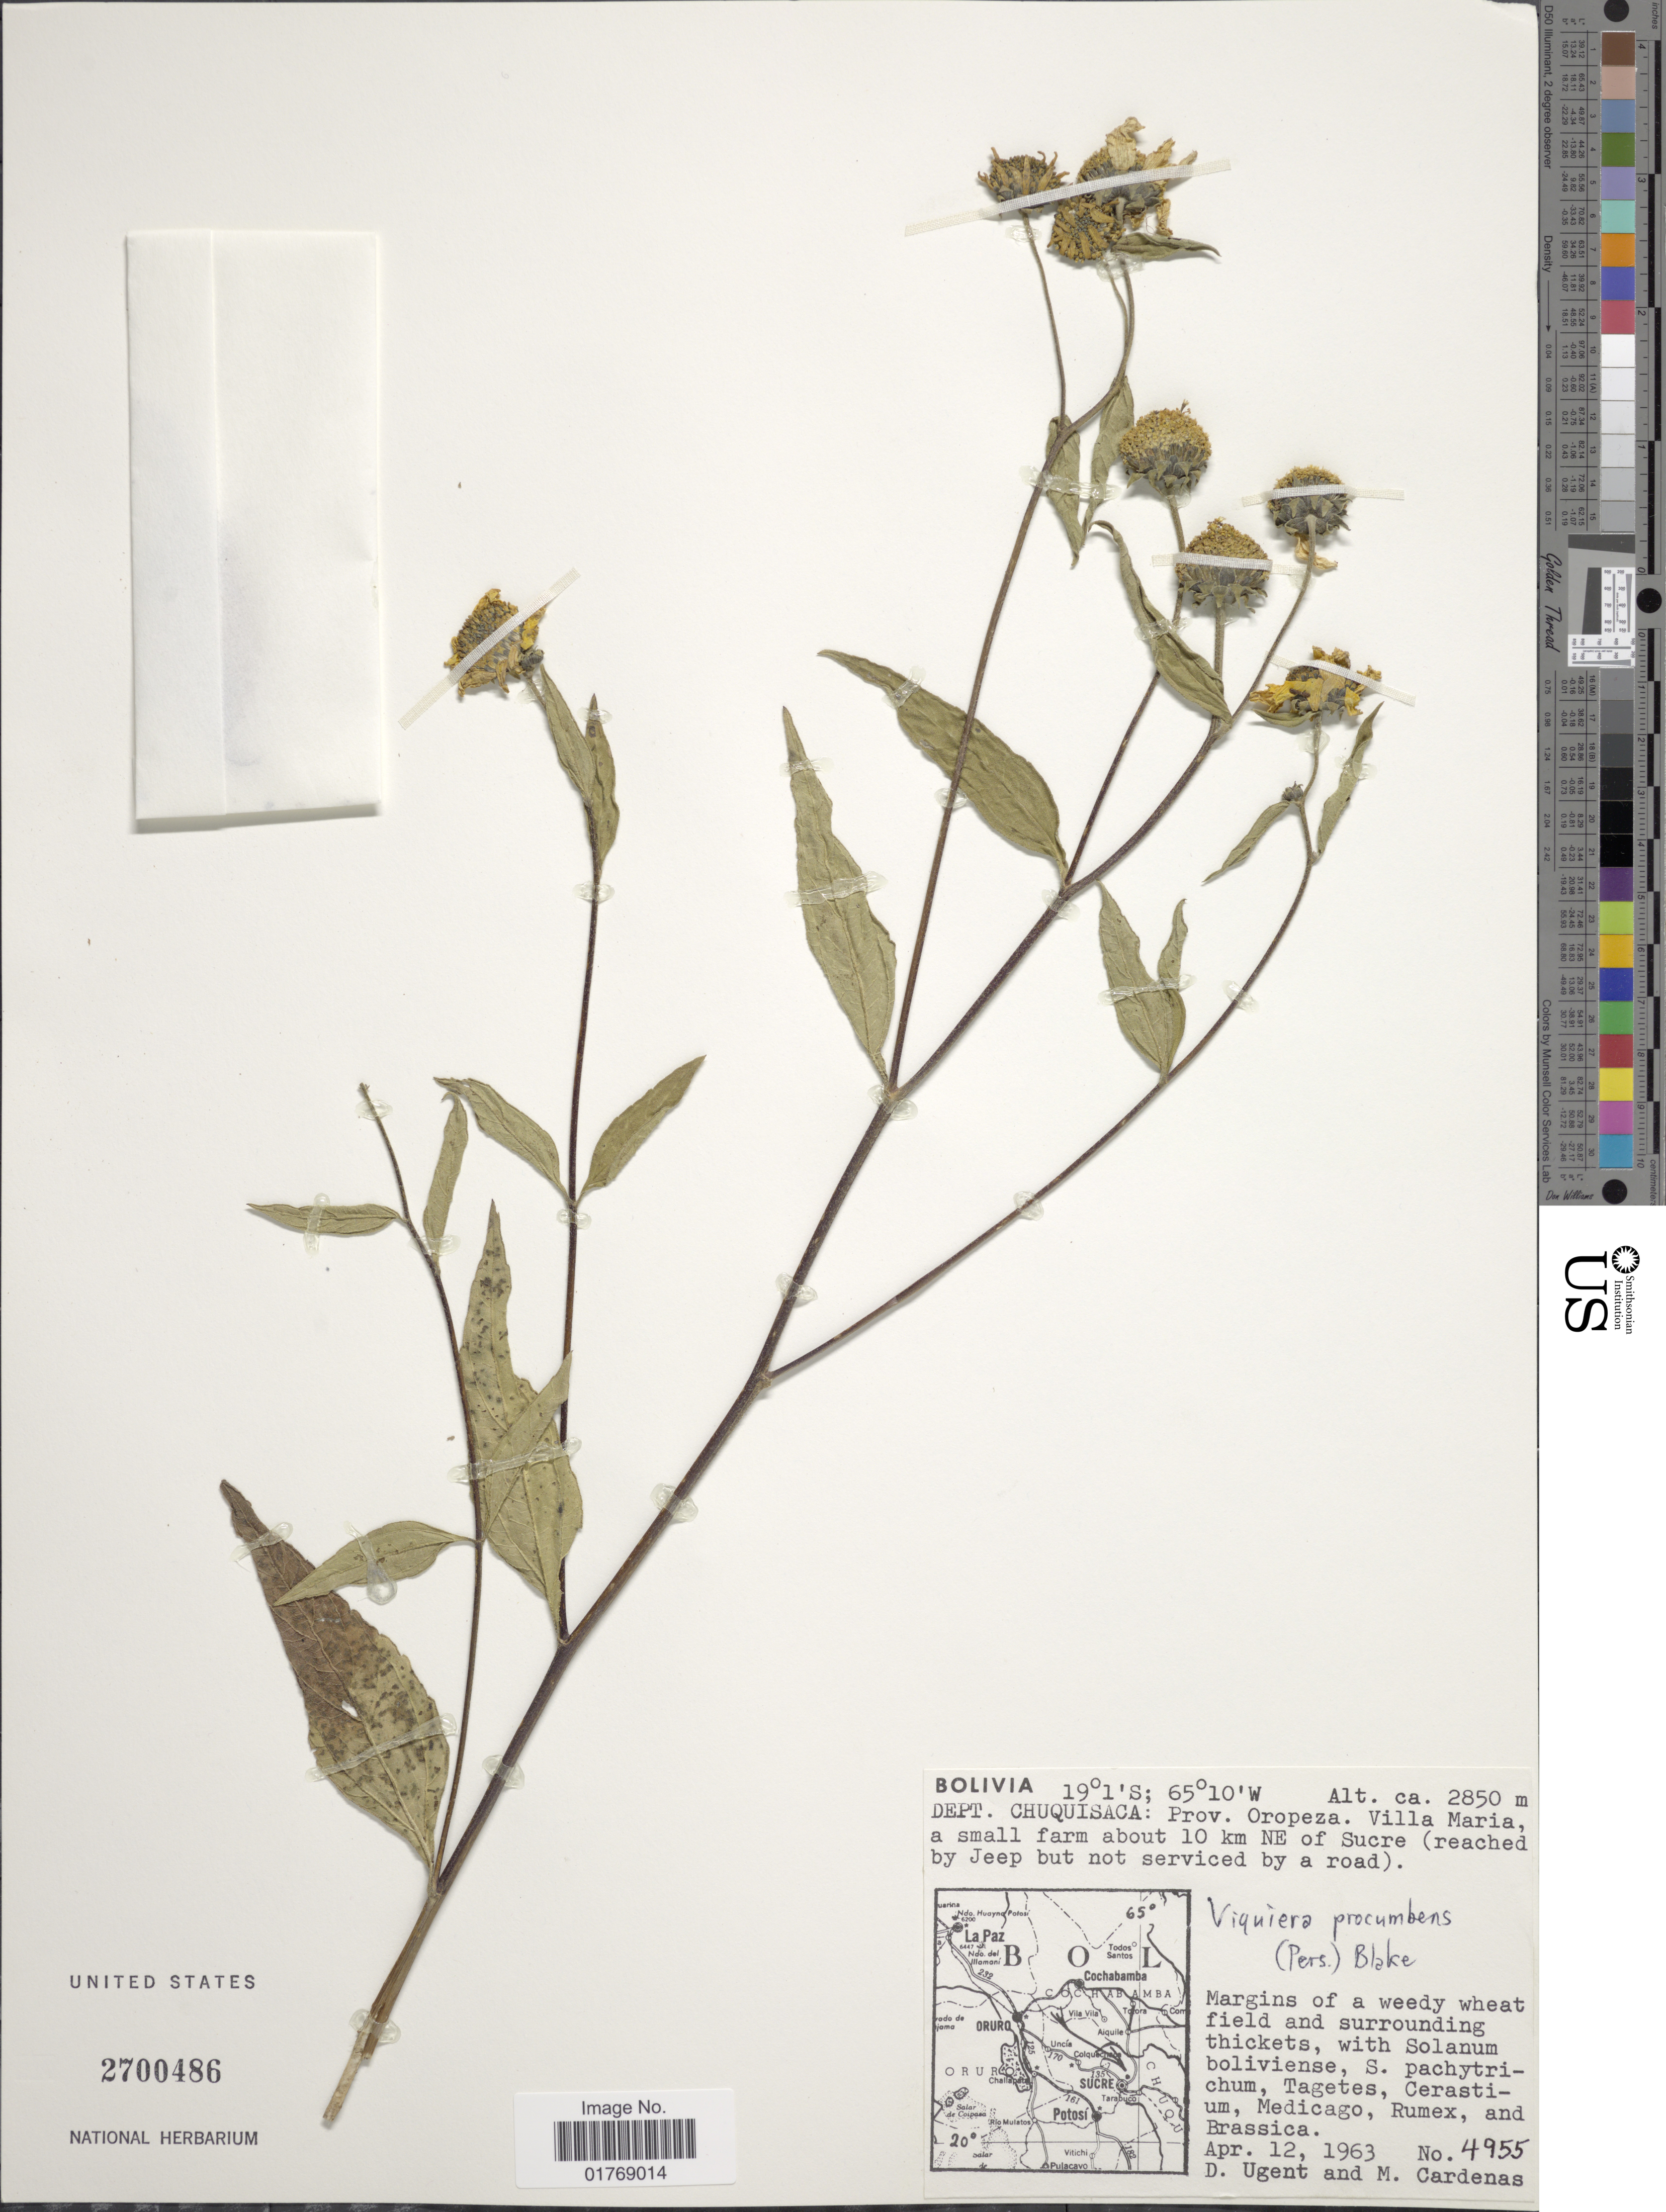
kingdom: Plantae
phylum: Tracheophyta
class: Magnoliopsida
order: Asterales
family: Asteraceae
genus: Viguiera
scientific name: Viguiera retroflexa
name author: Blake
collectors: D. Ugent & M. Cárdenas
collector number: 4955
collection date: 1963-04-12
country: Bolivia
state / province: Chuquisaca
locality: Dept. Chuquisaca: Prov. Oropeza. Villa Maria, a small farm about 10 km NE of Sucre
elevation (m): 2850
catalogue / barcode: US 2700486